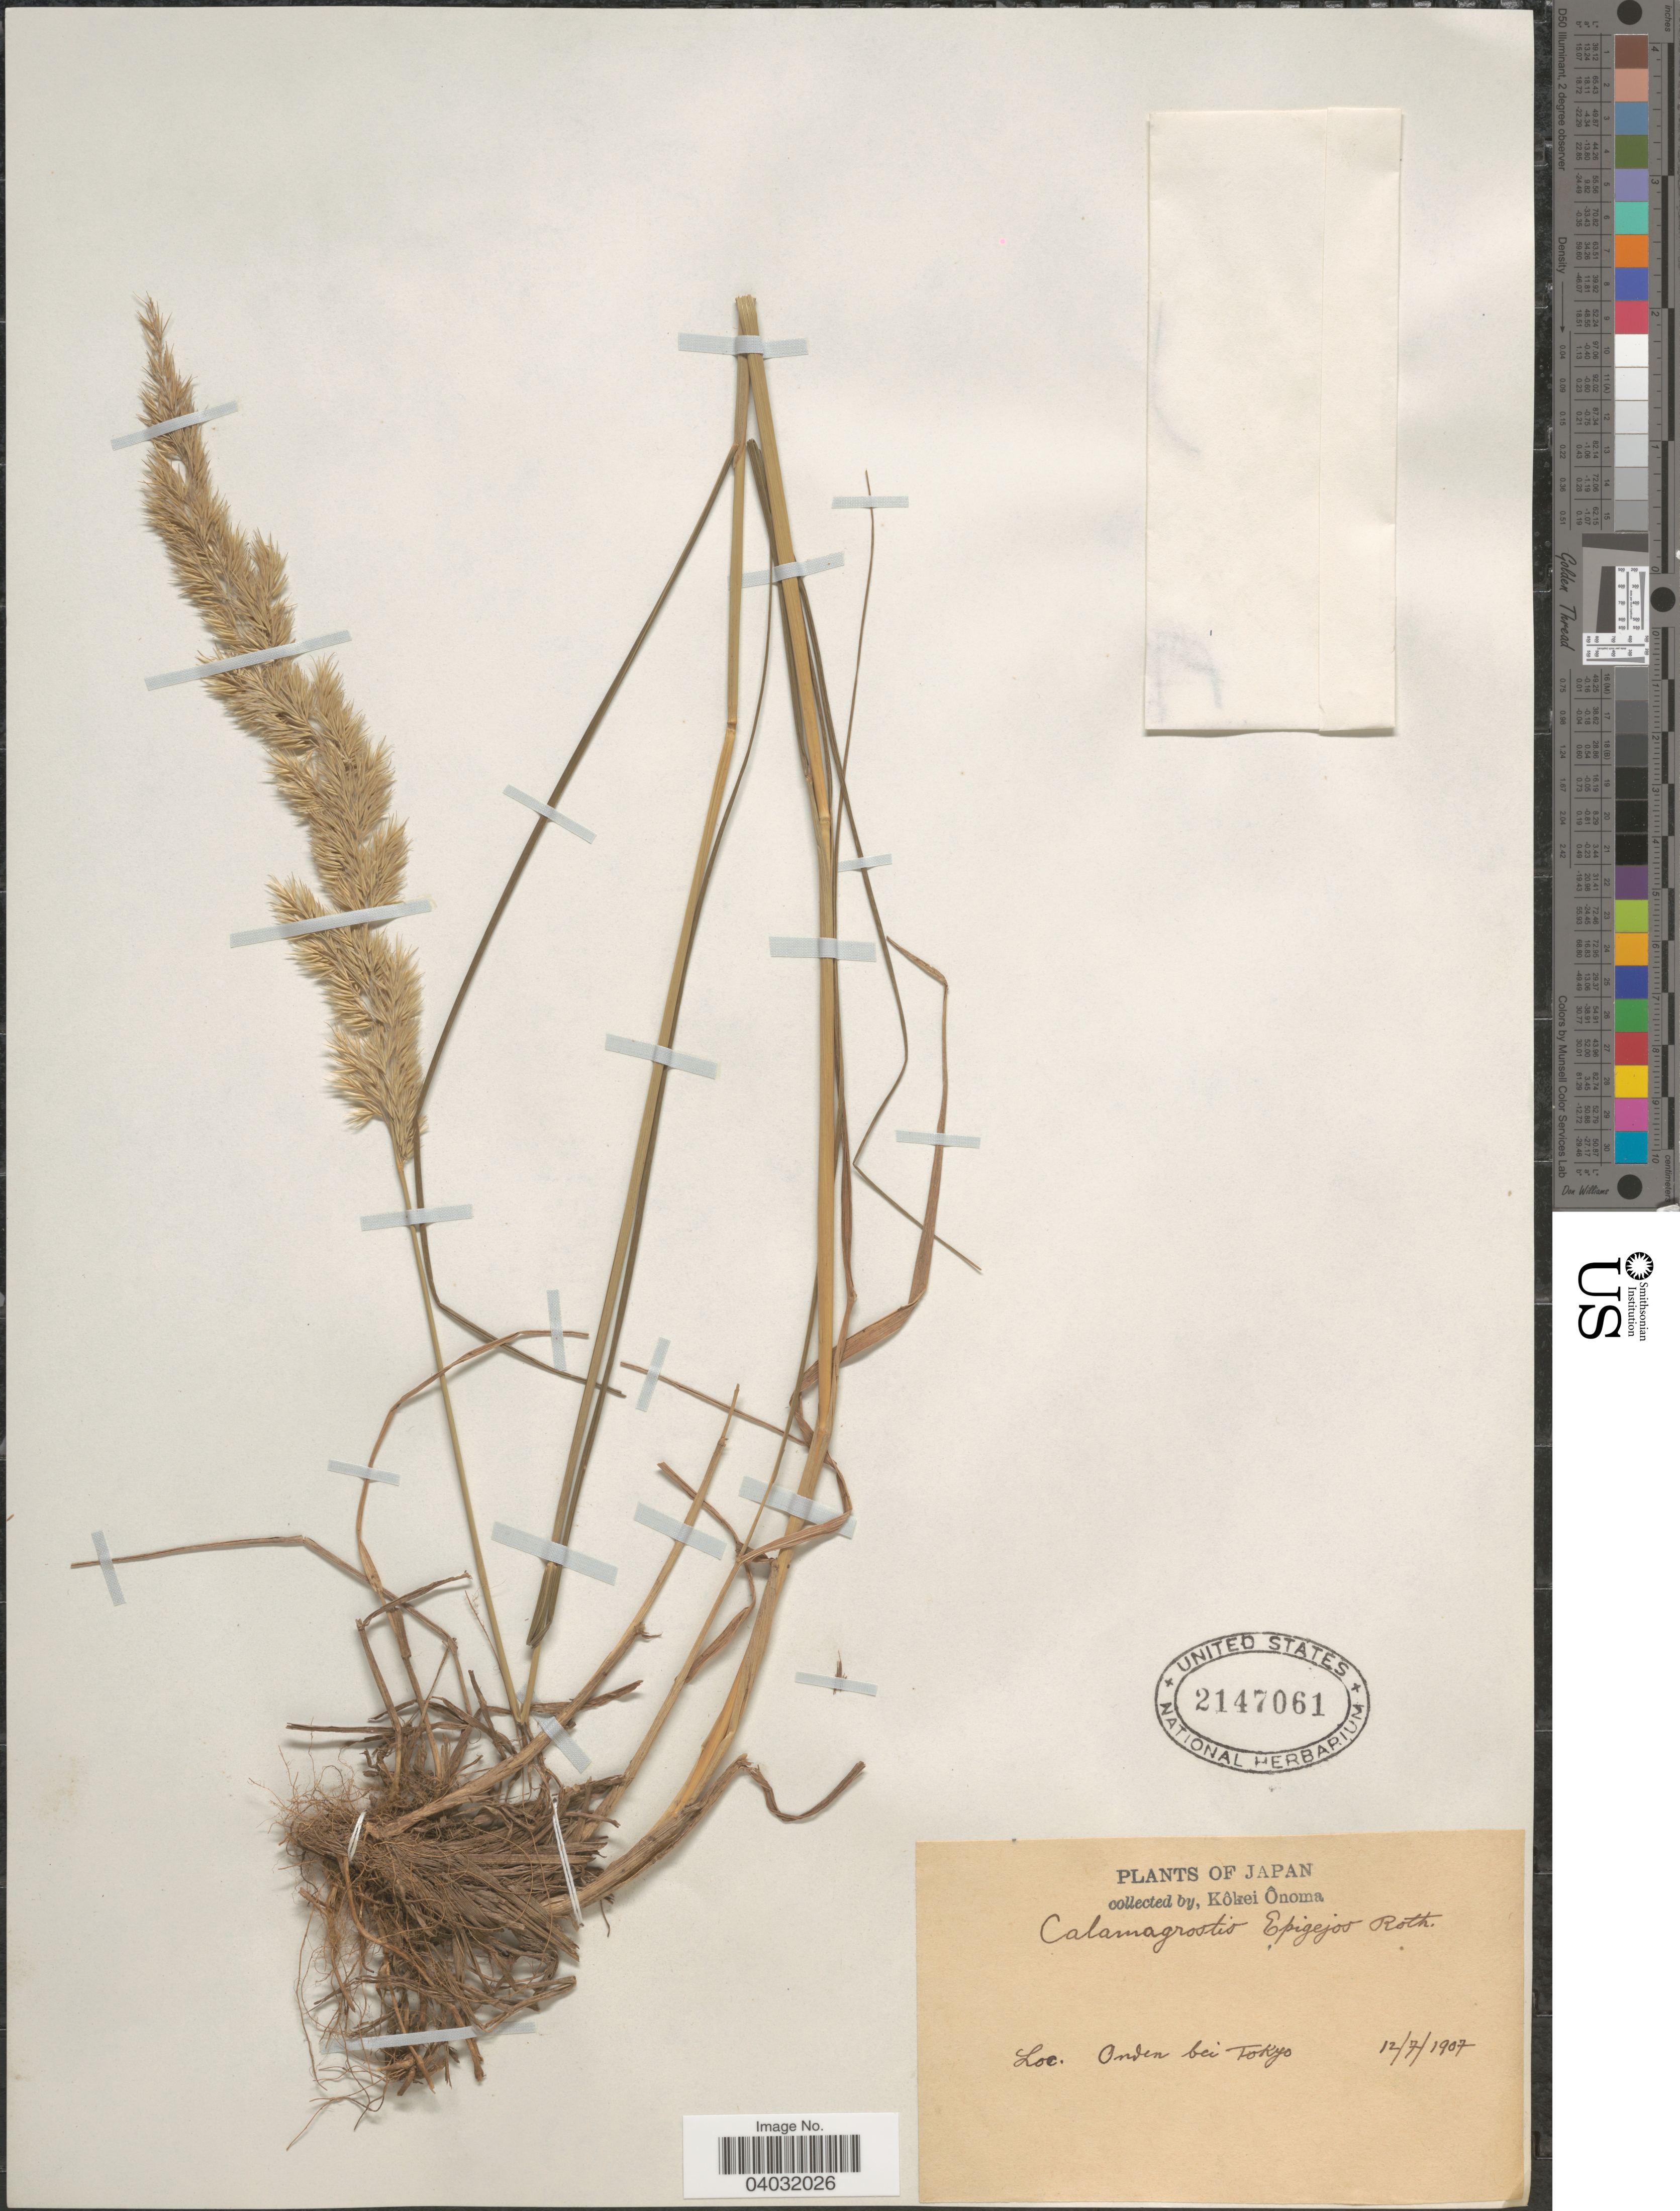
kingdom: Plantae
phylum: Tracheophyta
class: Liliopsida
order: Poales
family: Poaceae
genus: Calamagrostis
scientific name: Calamagrostis epigeios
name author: (L.) Roth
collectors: K. Onoma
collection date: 1907-07-12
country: Japan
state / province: Tokyo, Federal City of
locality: Onden bei Tokyo.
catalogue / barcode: US 2147061